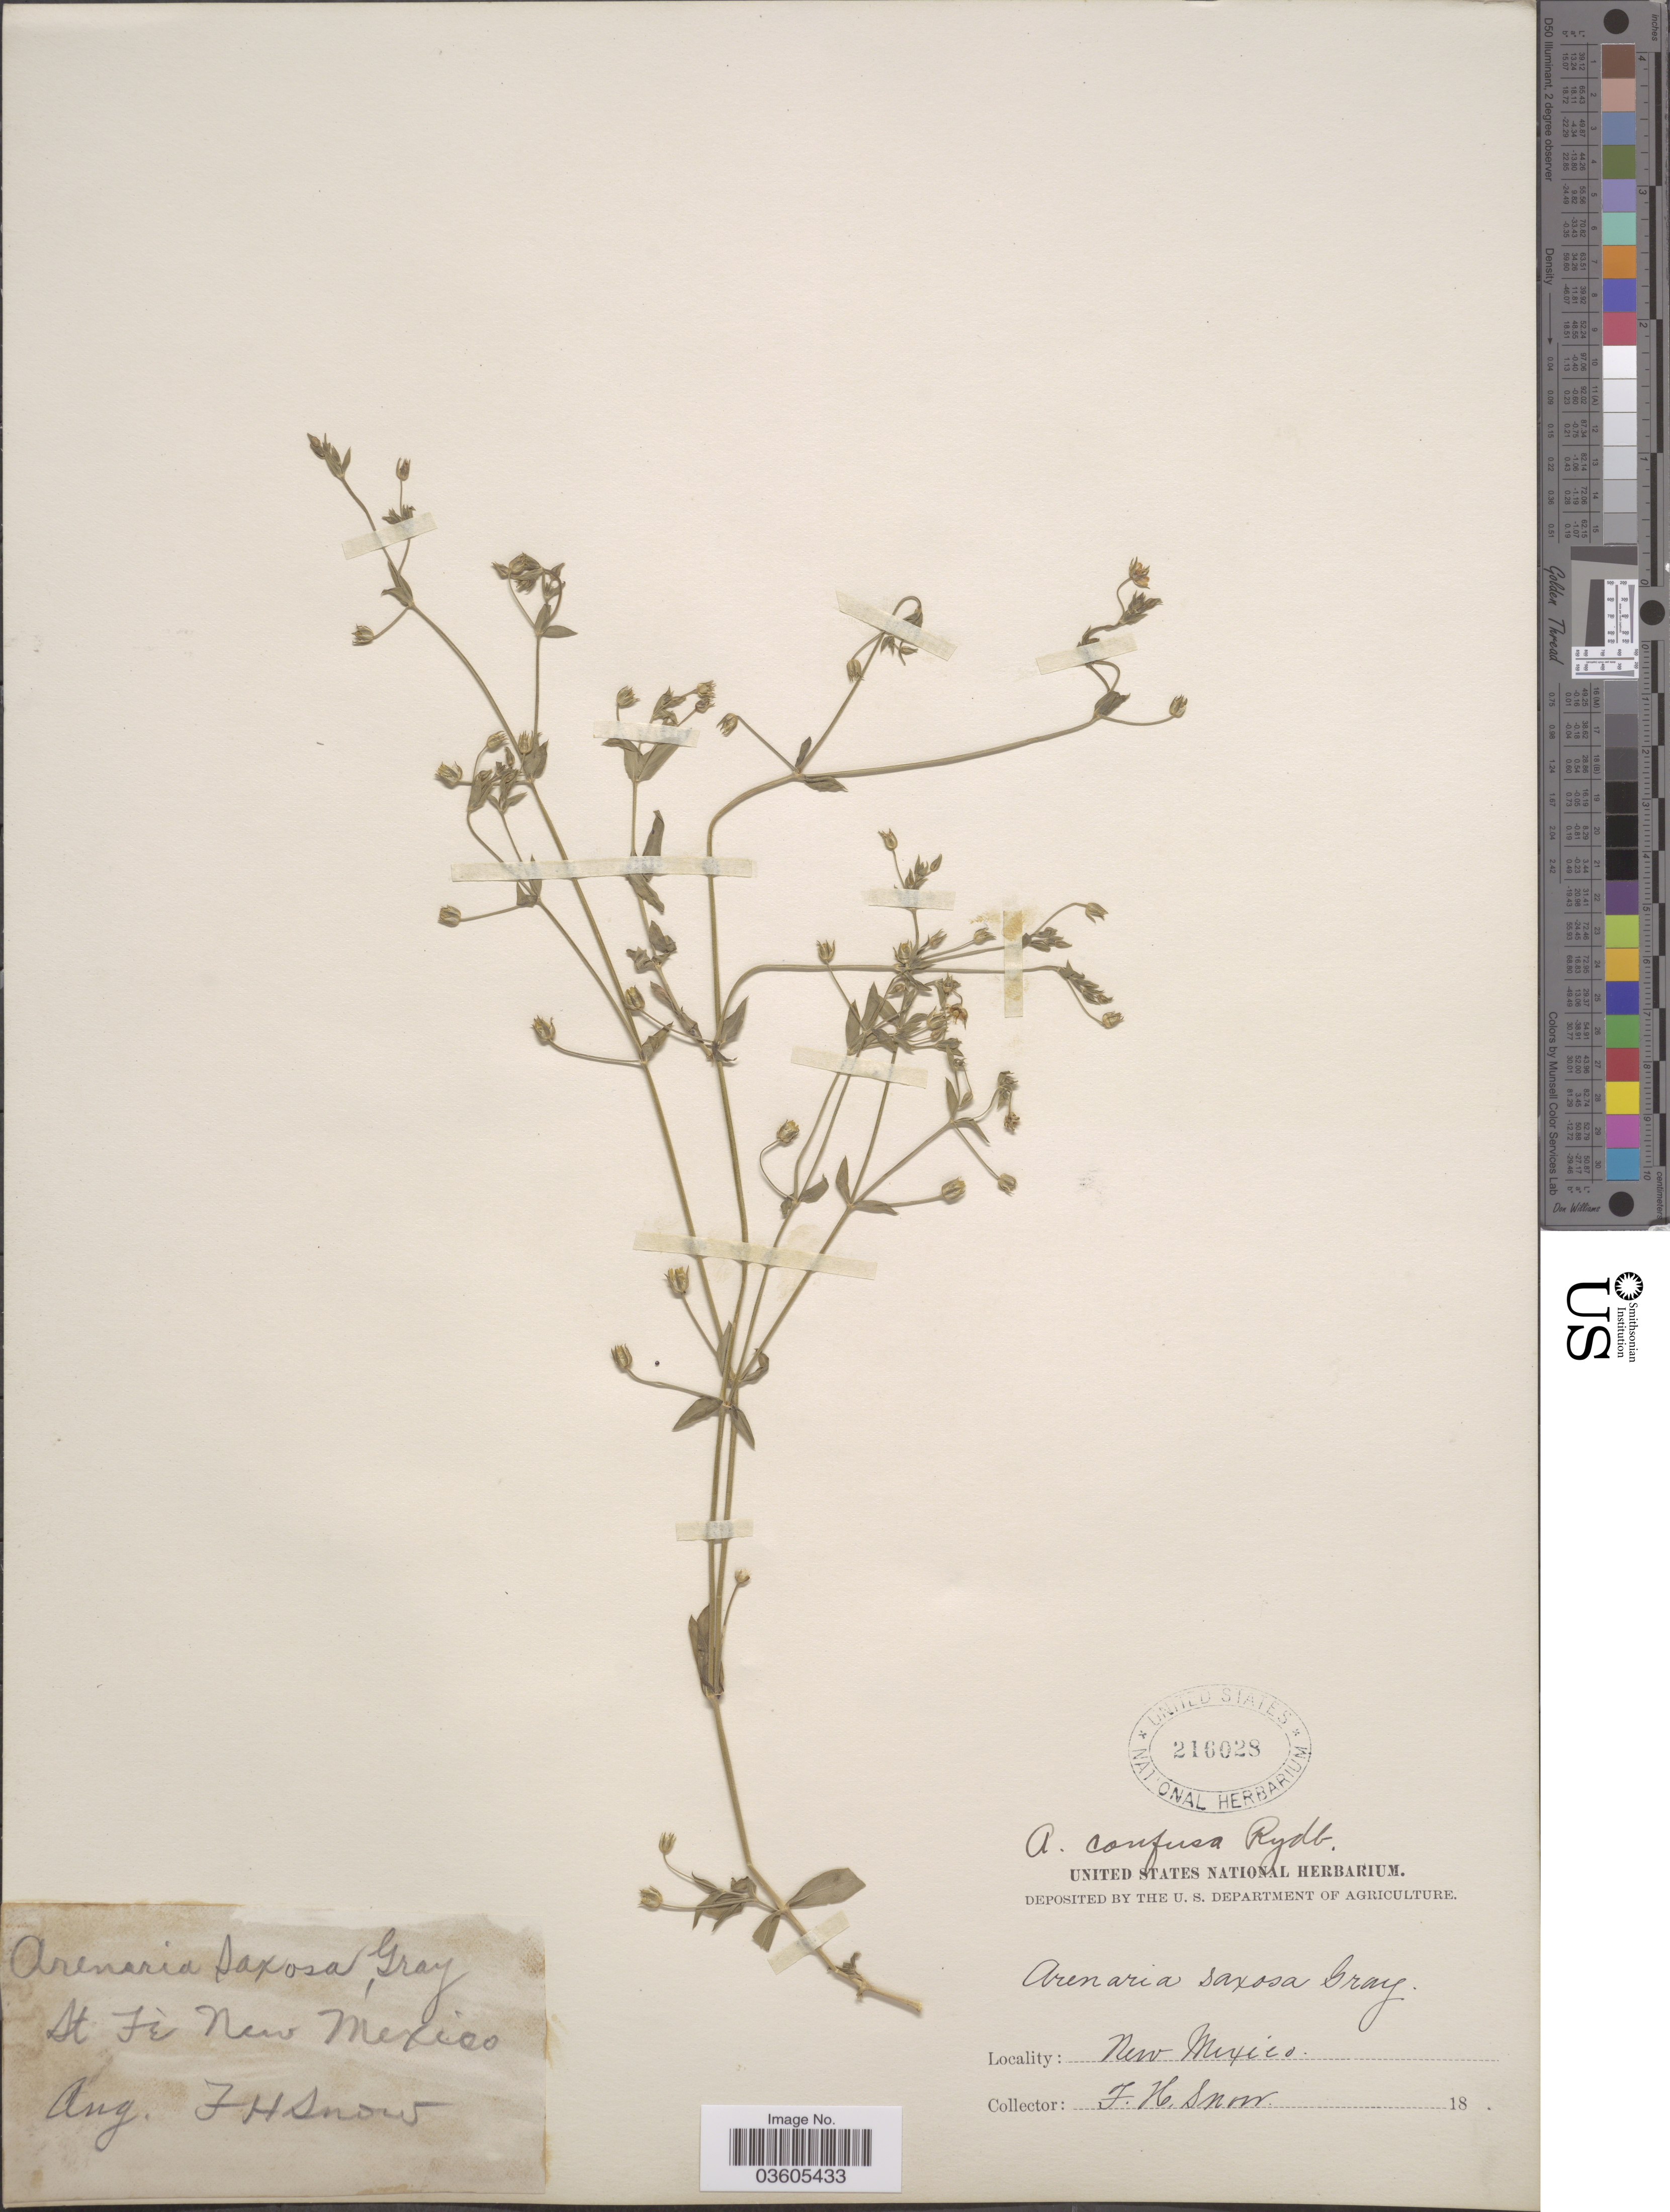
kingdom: Plantae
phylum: Tracheophyta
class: Magnoliopsida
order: Caryophyllales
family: Caryophyllaceae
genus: Arenaria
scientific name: Arenaria confusa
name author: Rydb.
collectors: F. H. Snow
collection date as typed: Aug 18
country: United States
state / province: New Mexico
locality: St Fe.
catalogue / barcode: US 216028